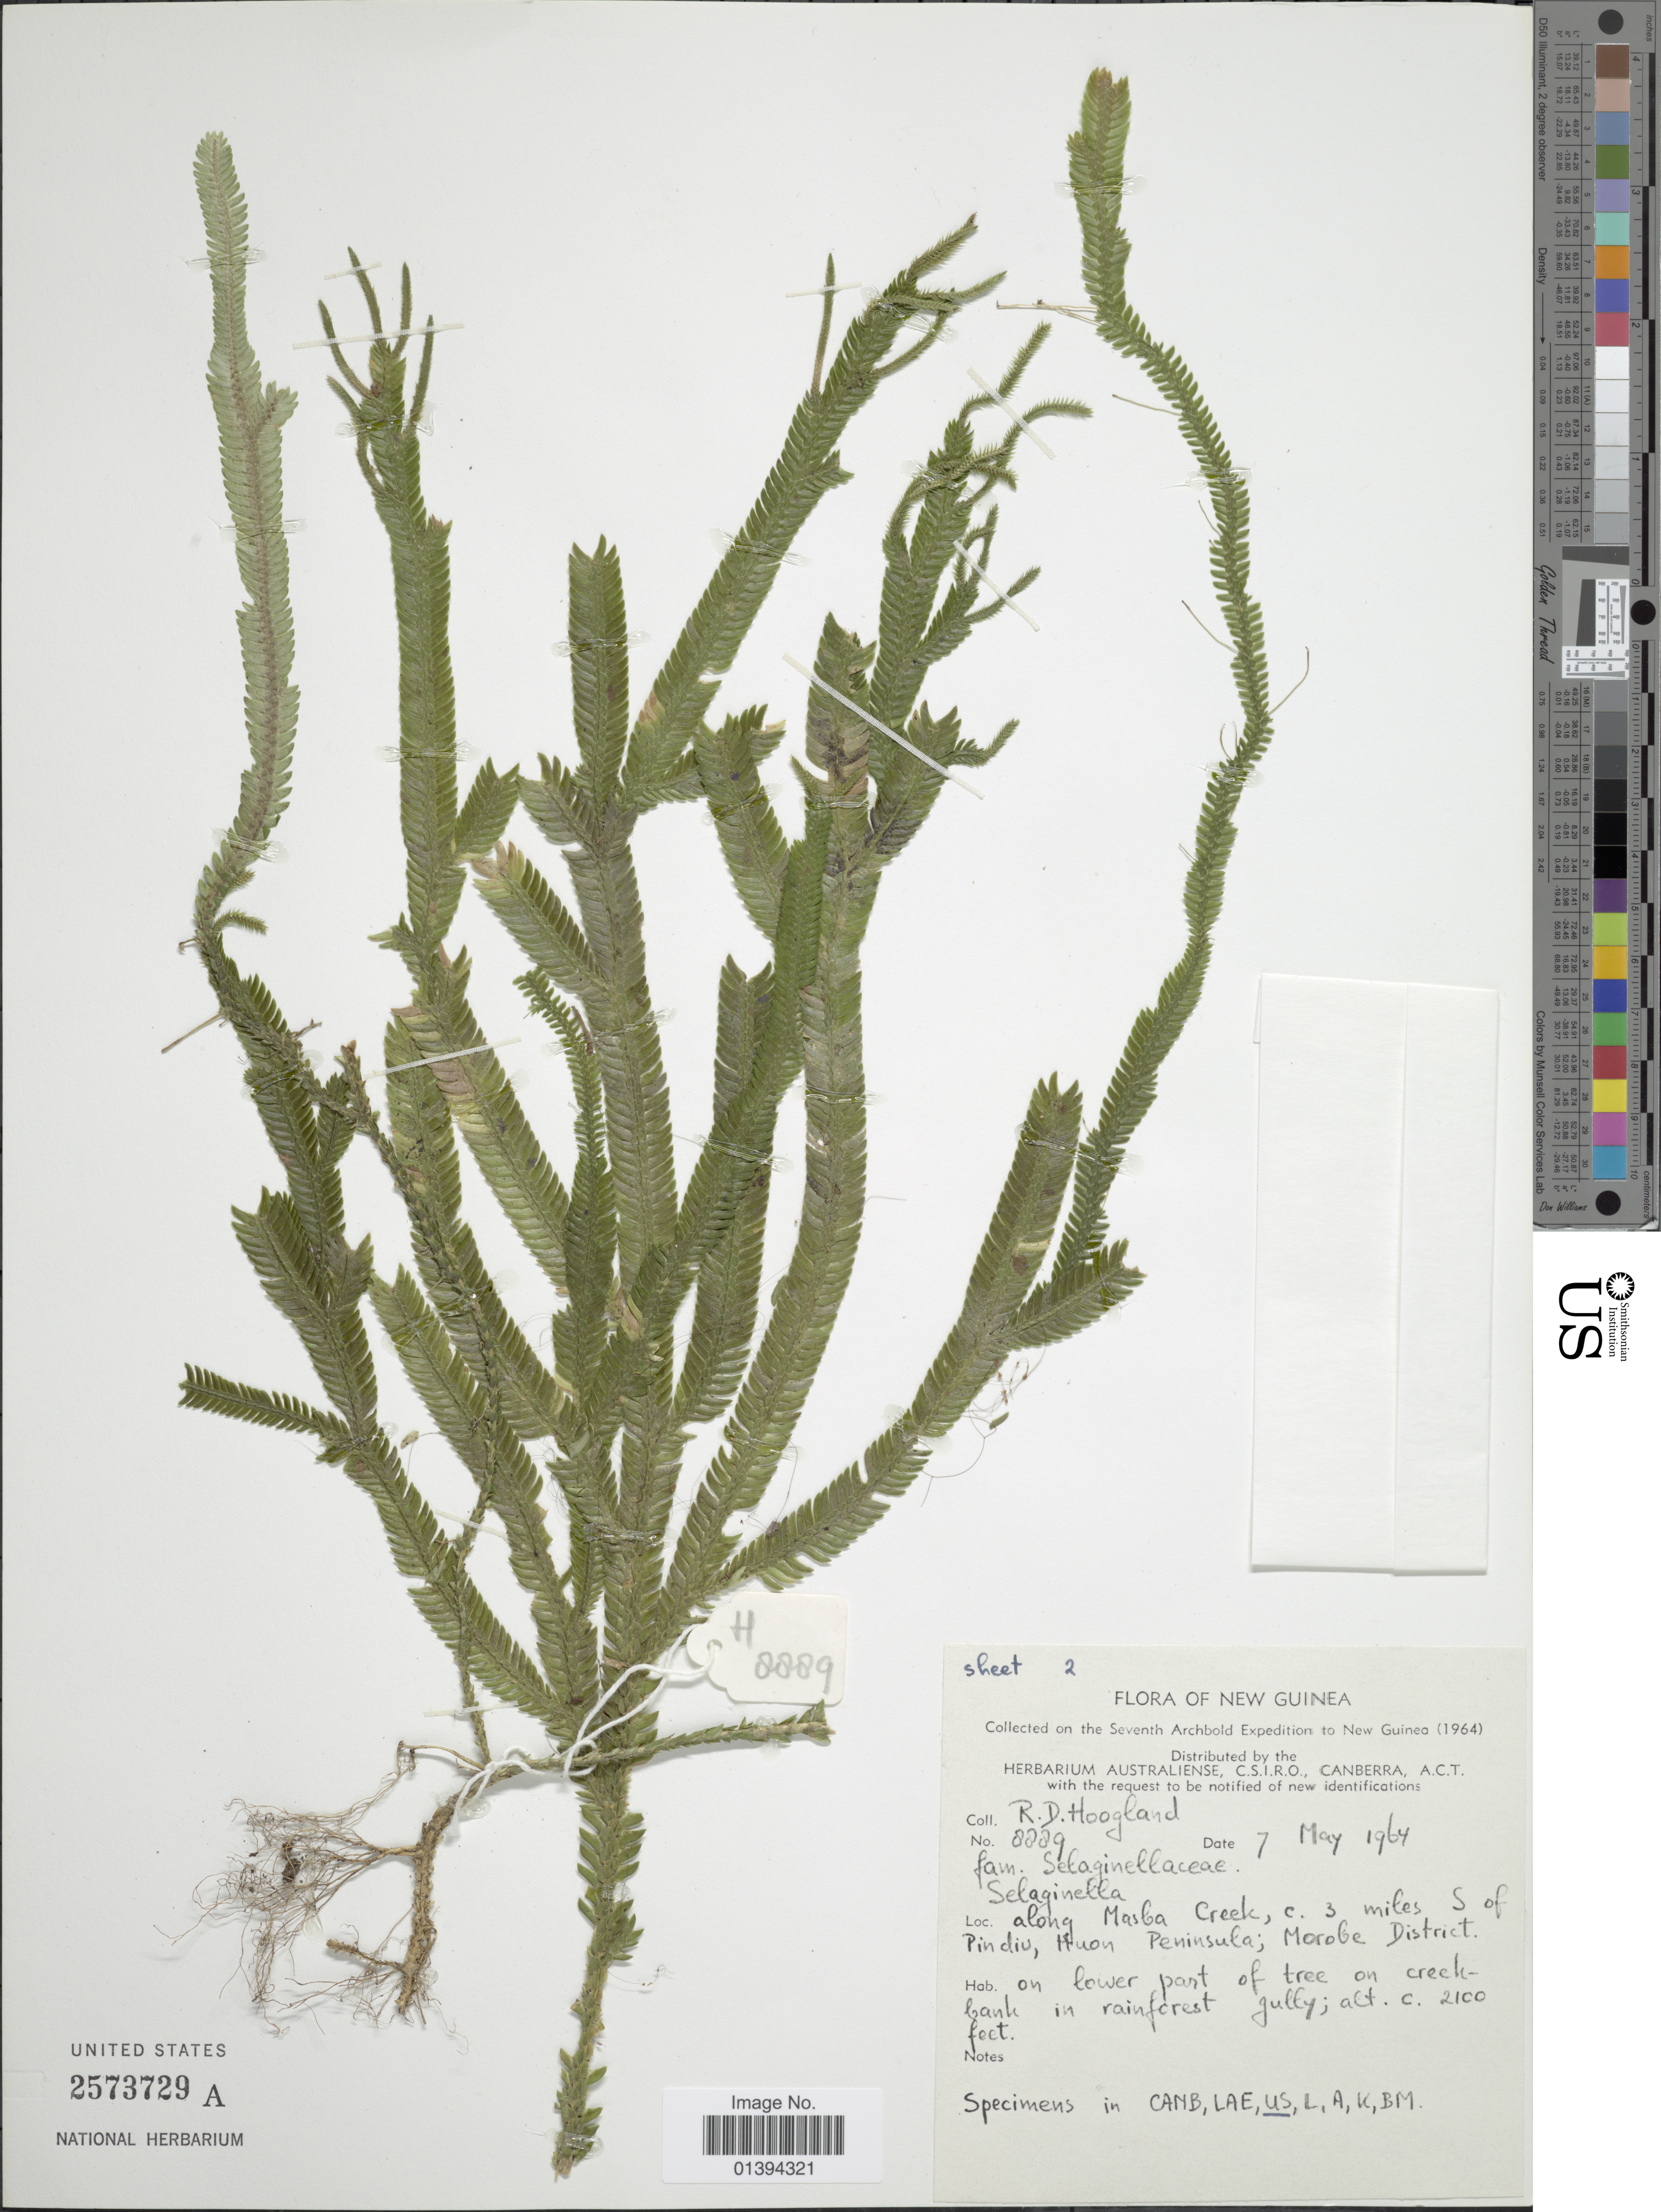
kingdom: Plantae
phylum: Tracheophyta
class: Lycopodiopsida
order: Selaginellales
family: Selaginellaceae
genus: Selaginella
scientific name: Selaginella sp.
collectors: R. D. Hoogland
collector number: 8889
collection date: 1964-05-07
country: Papua New Guinea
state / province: Morobe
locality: Along Masba Creek, c. 3 miles S of Pindiv, Huon Peninsula; Morobe district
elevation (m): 640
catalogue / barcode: US 2573729A